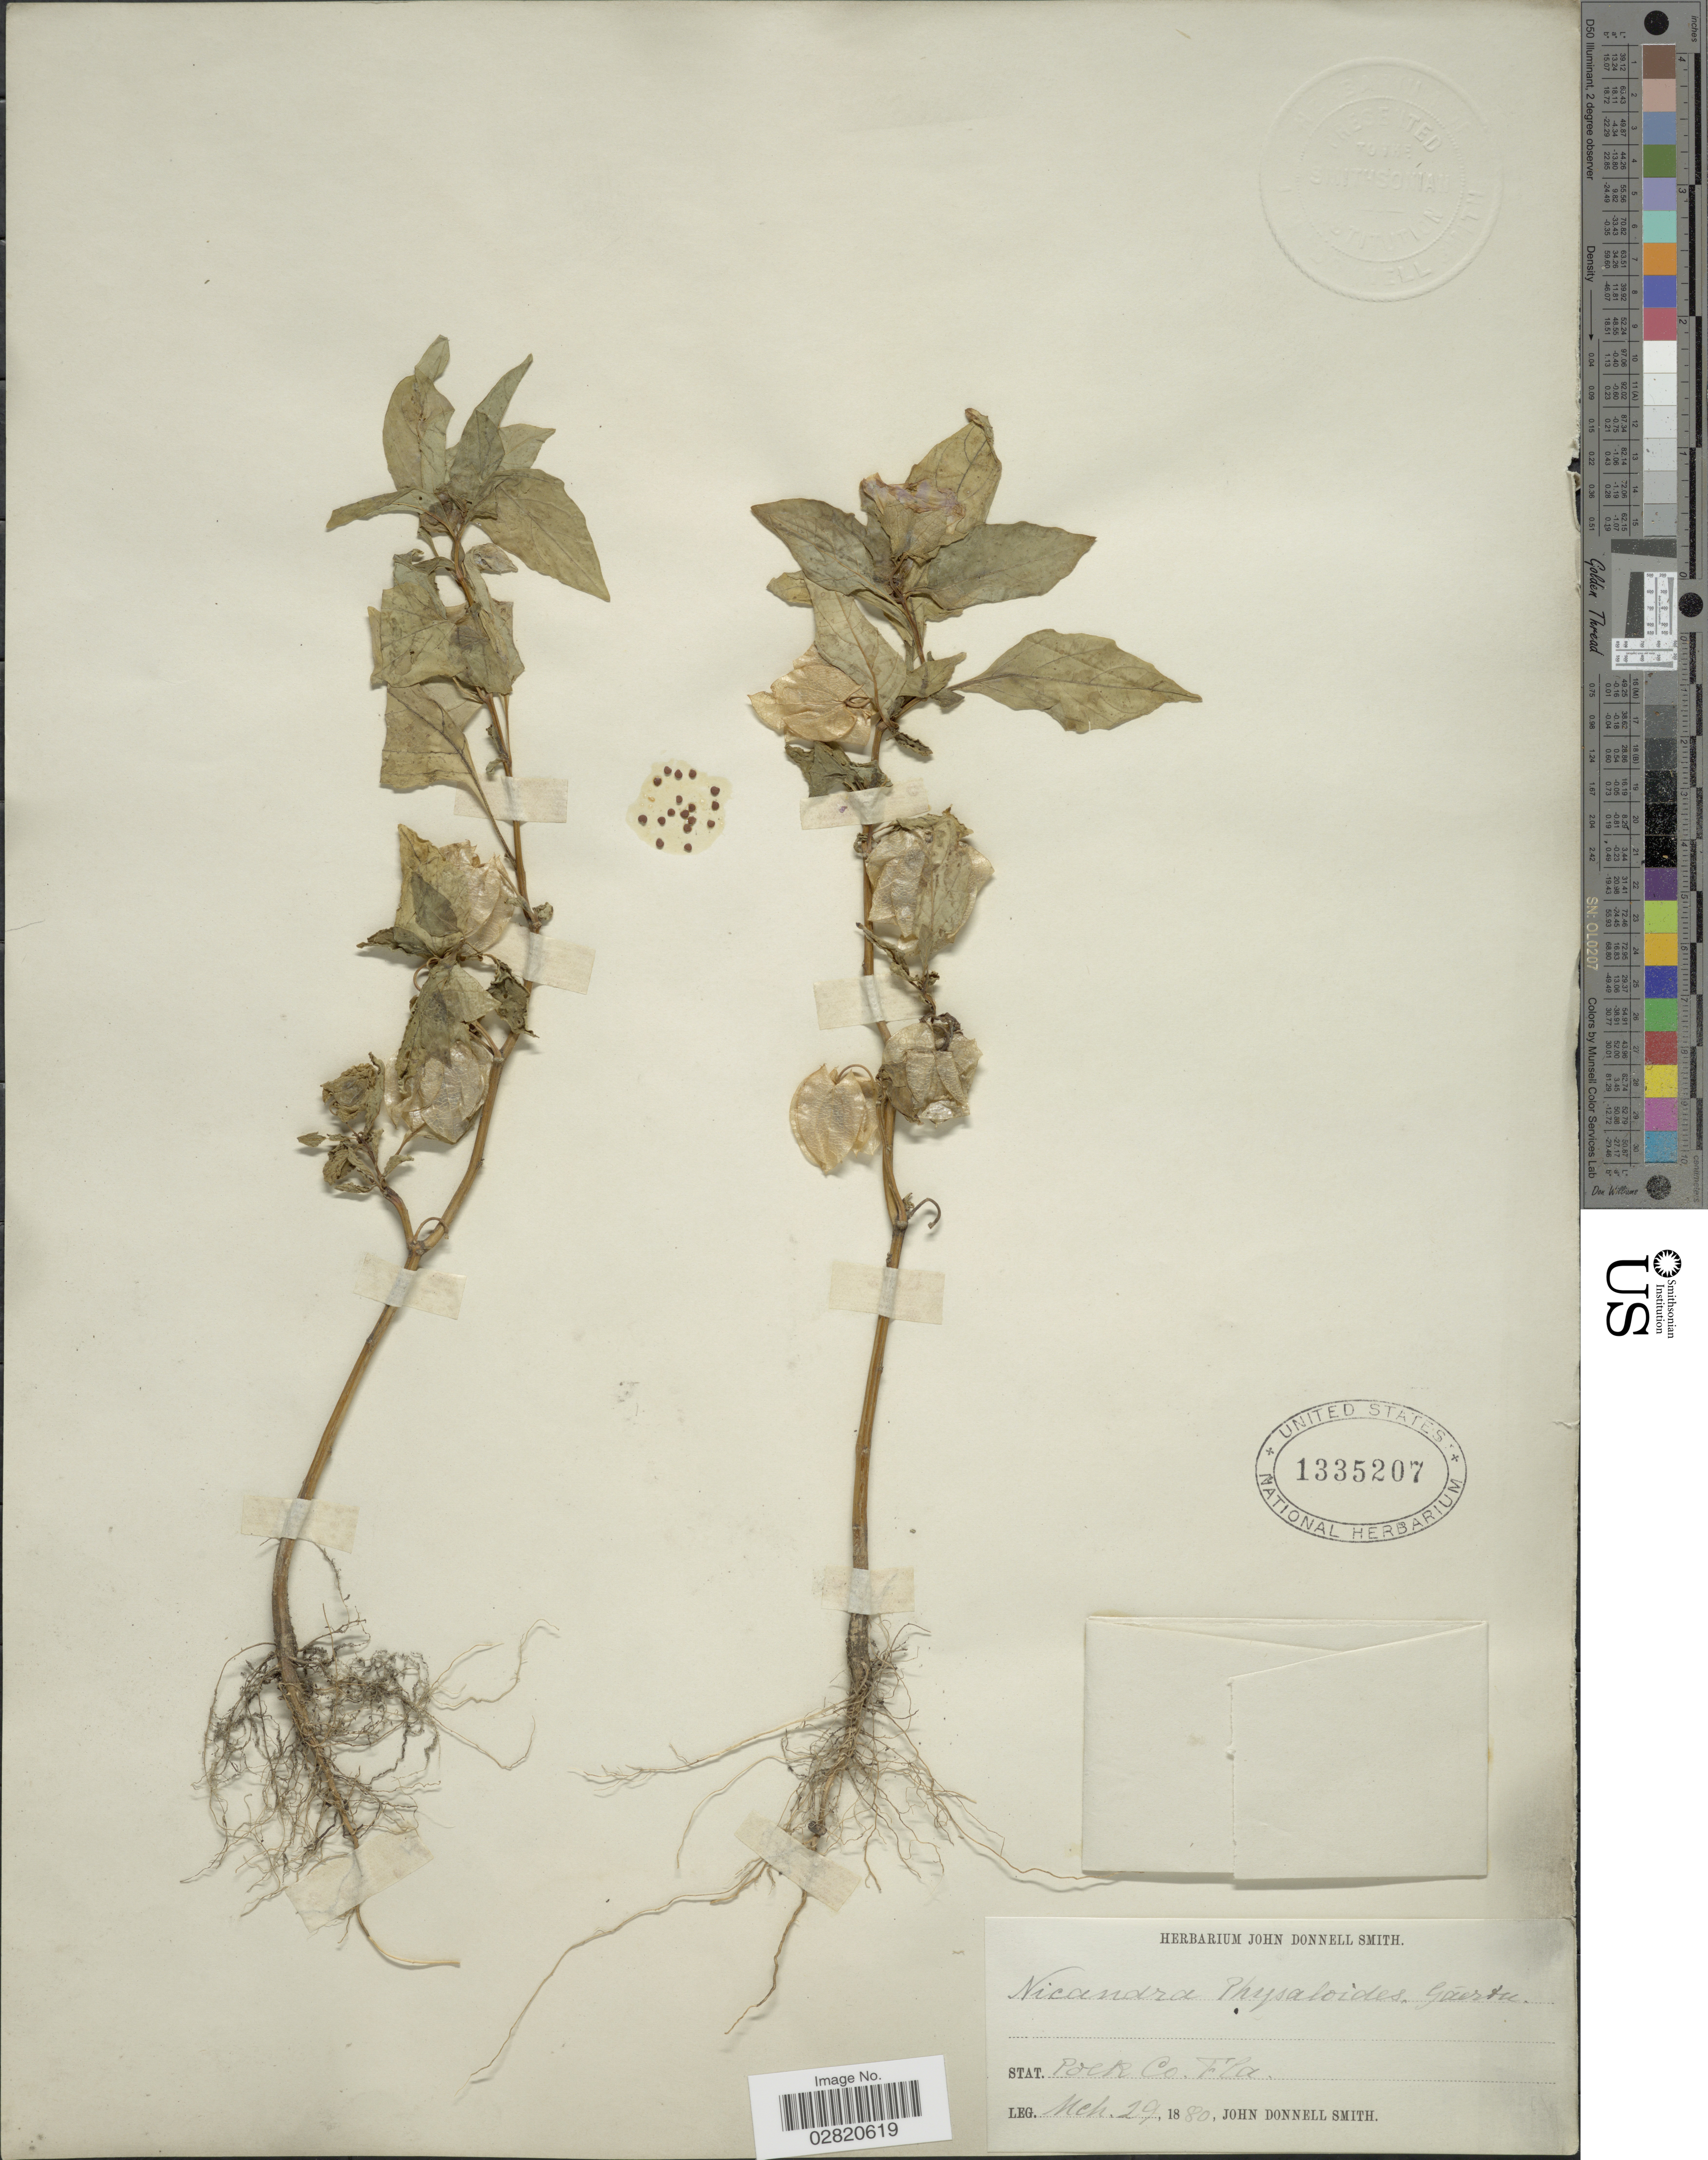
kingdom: Plantae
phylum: Tracheophyta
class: Magnoliopsida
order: Solanales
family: Solanaceae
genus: Nicandra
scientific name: Nicandra physalodes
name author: (L.) Gaertn.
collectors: J. Donnell Smith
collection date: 1880-03-29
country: United States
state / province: Florida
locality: Polk Co.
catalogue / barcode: US 1335207